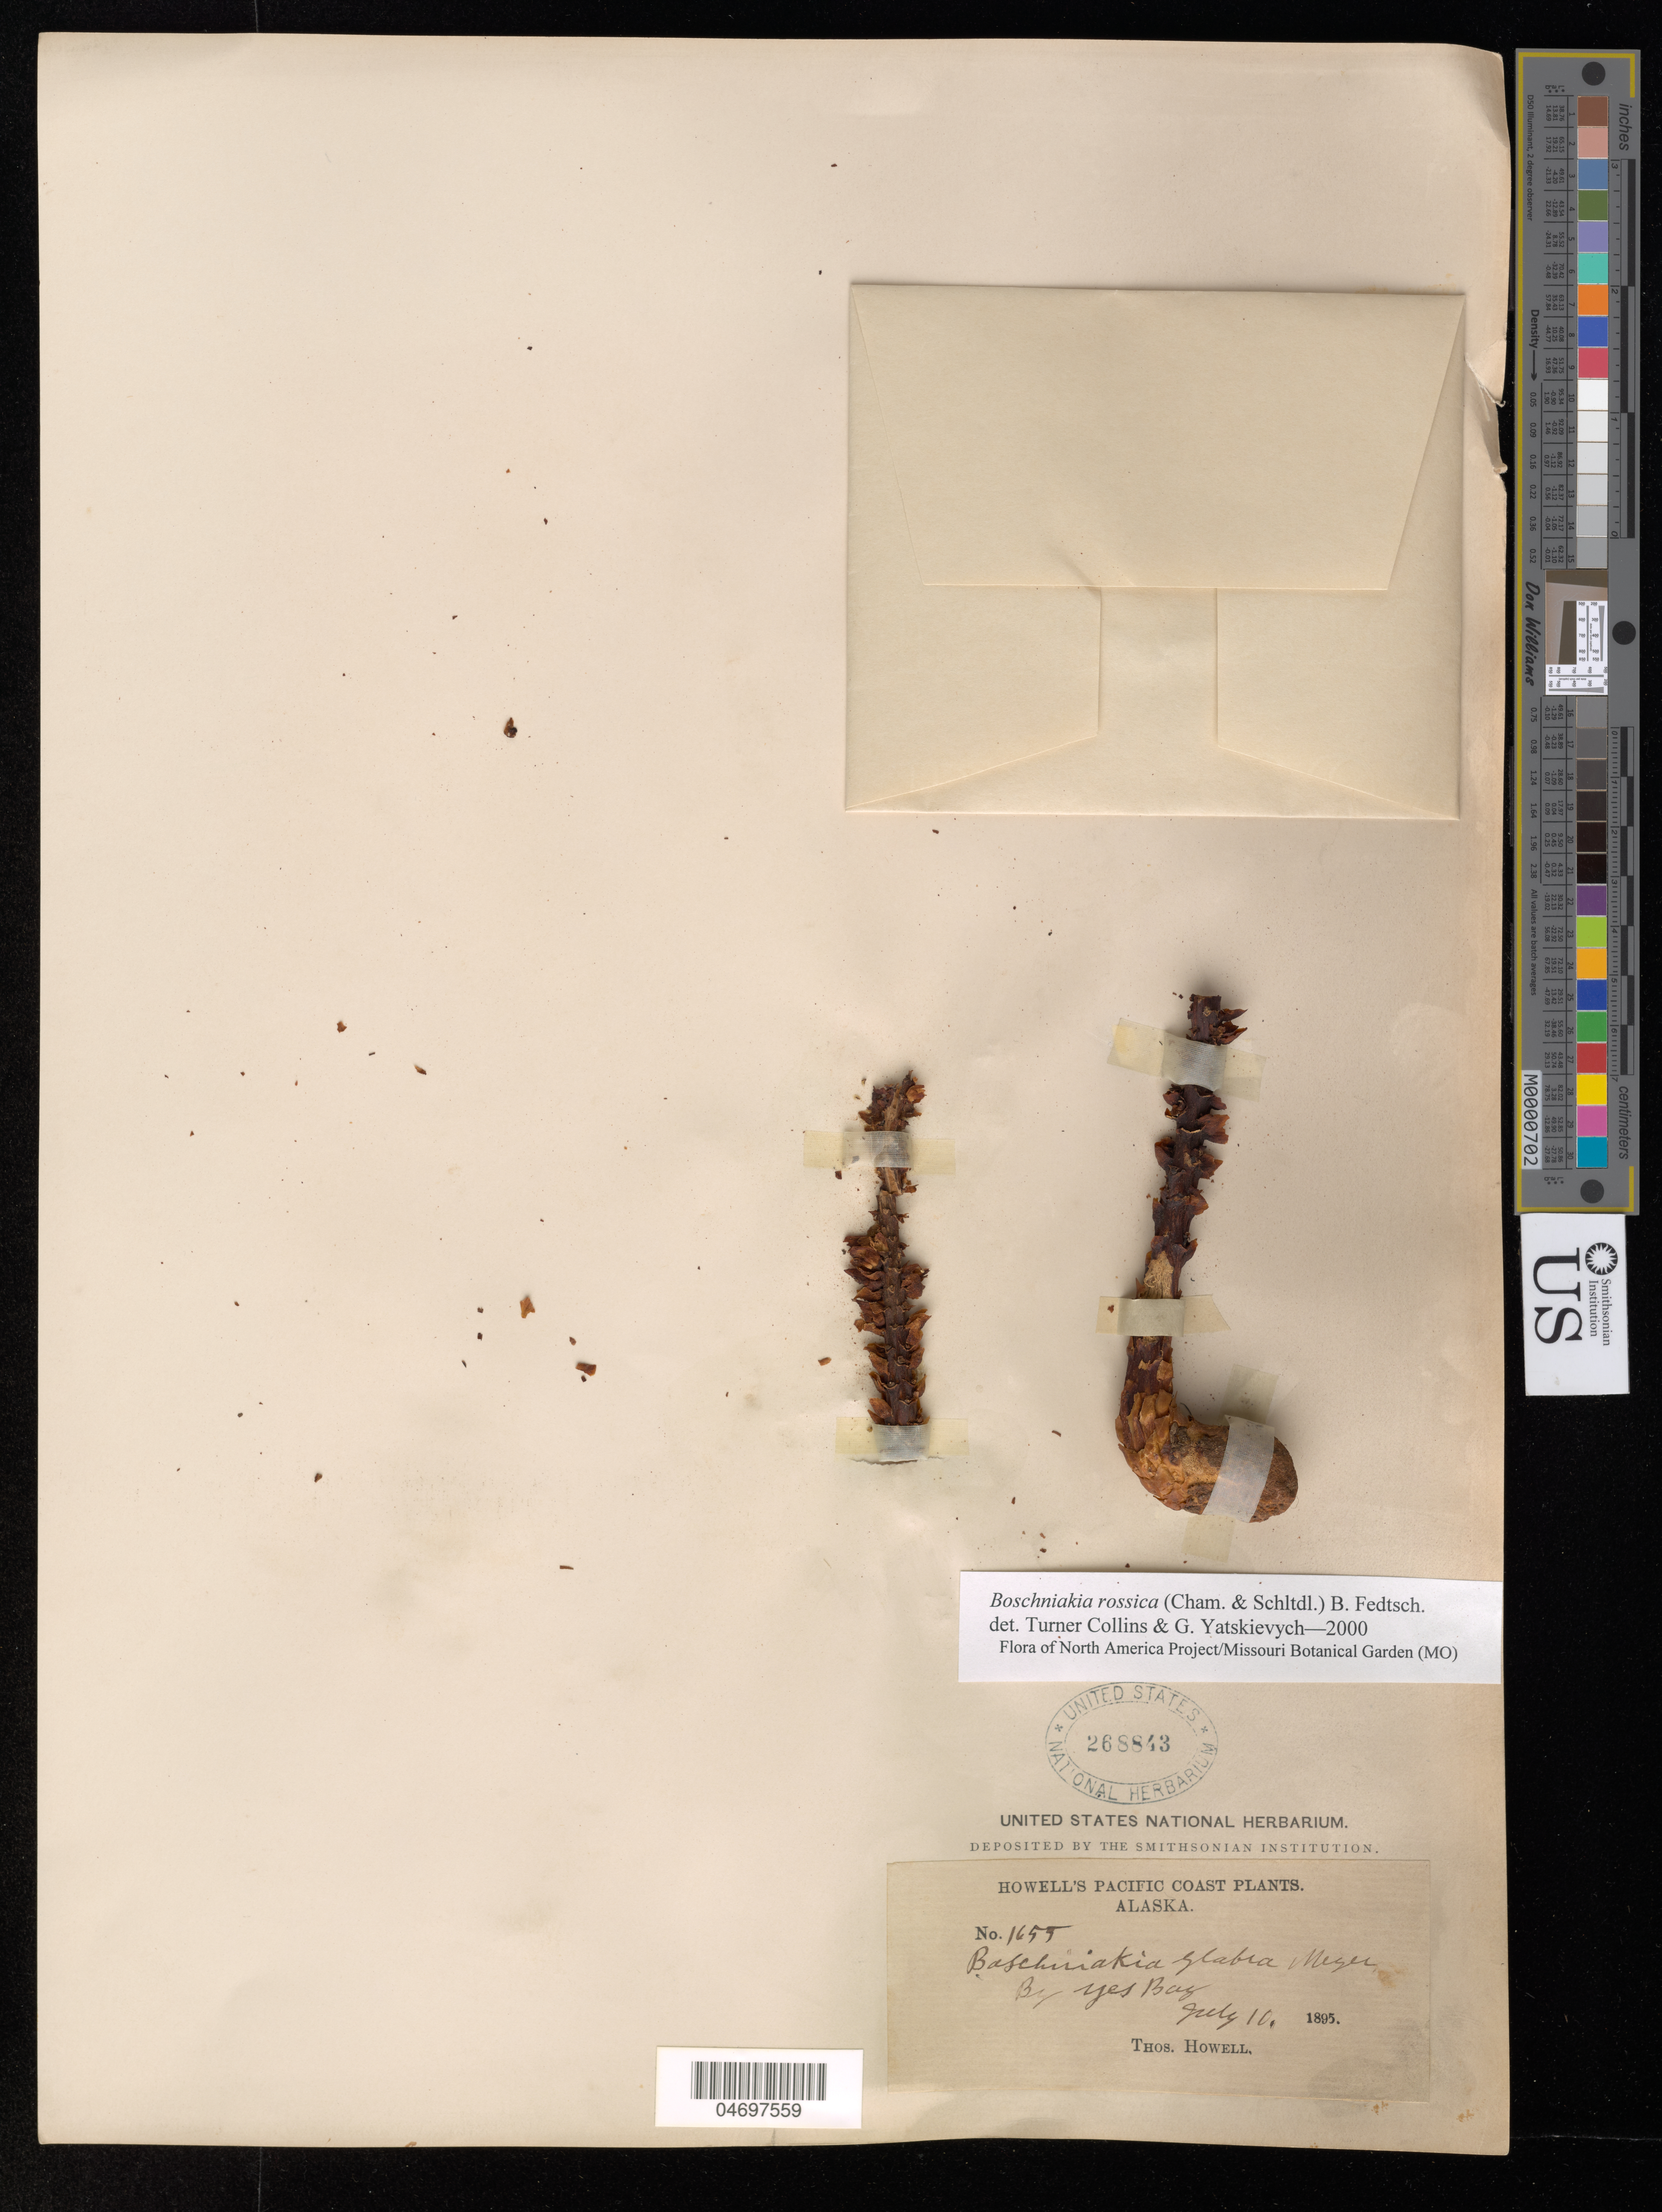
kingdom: Plantae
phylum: Tracheophyta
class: Magnoliopsida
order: Lamiales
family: Orobanchaceae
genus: Boschniakia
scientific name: Boschniakia rossica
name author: (Cham. & Schltdl.) B. Fedtsch.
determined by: Collins, L. T.; Yatskievych, G. A.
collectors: T. Howell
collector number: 1655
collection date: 1895-07-10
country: United States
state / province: Alaska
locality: Pacific Coast. Yes Bay.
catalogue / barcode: US 268843